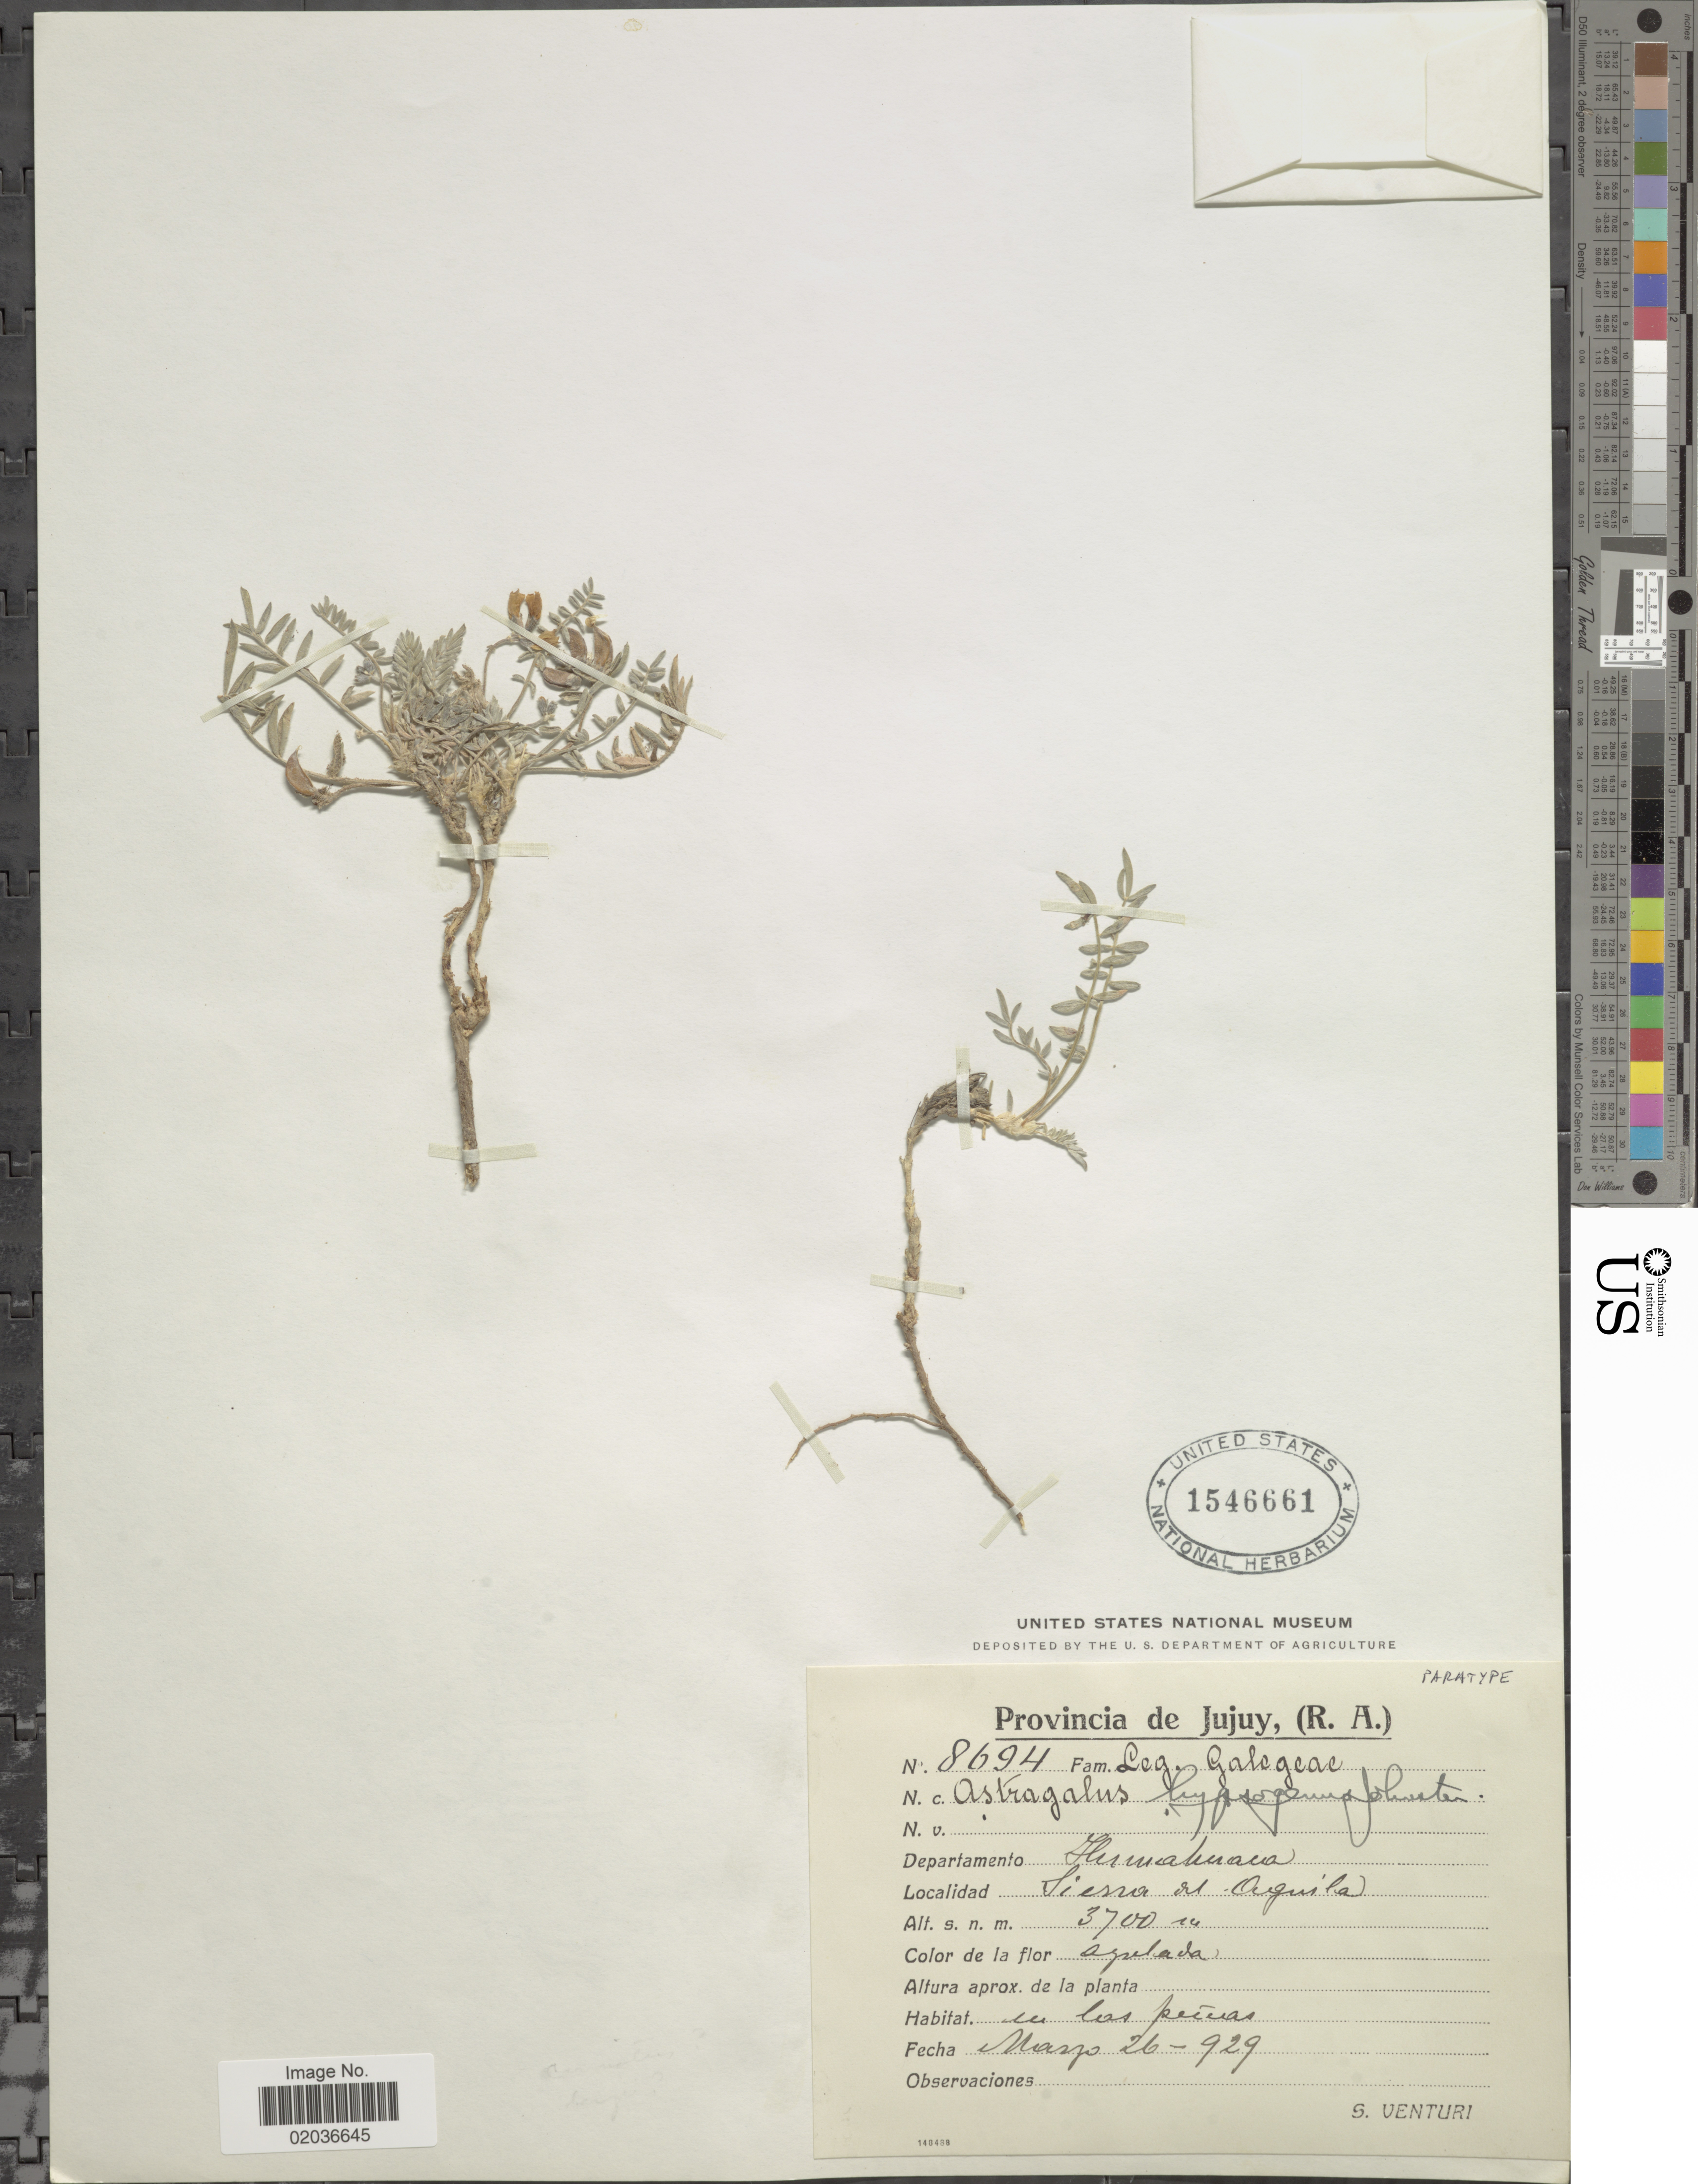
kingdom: Plantae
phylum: Tracheophyta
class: Magnoliopsida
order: Fabales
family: Fabaceae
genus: Astragalus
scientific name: Astragalus hypsogenus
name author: I.M. Johnst.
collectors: S. Venturi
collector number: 8694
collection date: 1929-03-26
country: Argentina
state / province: Jujuy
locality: Provincia de Jujuy, (R.A.). Humahuaca. Sierra del Aquila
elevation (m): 3700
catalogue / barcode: US 1546661